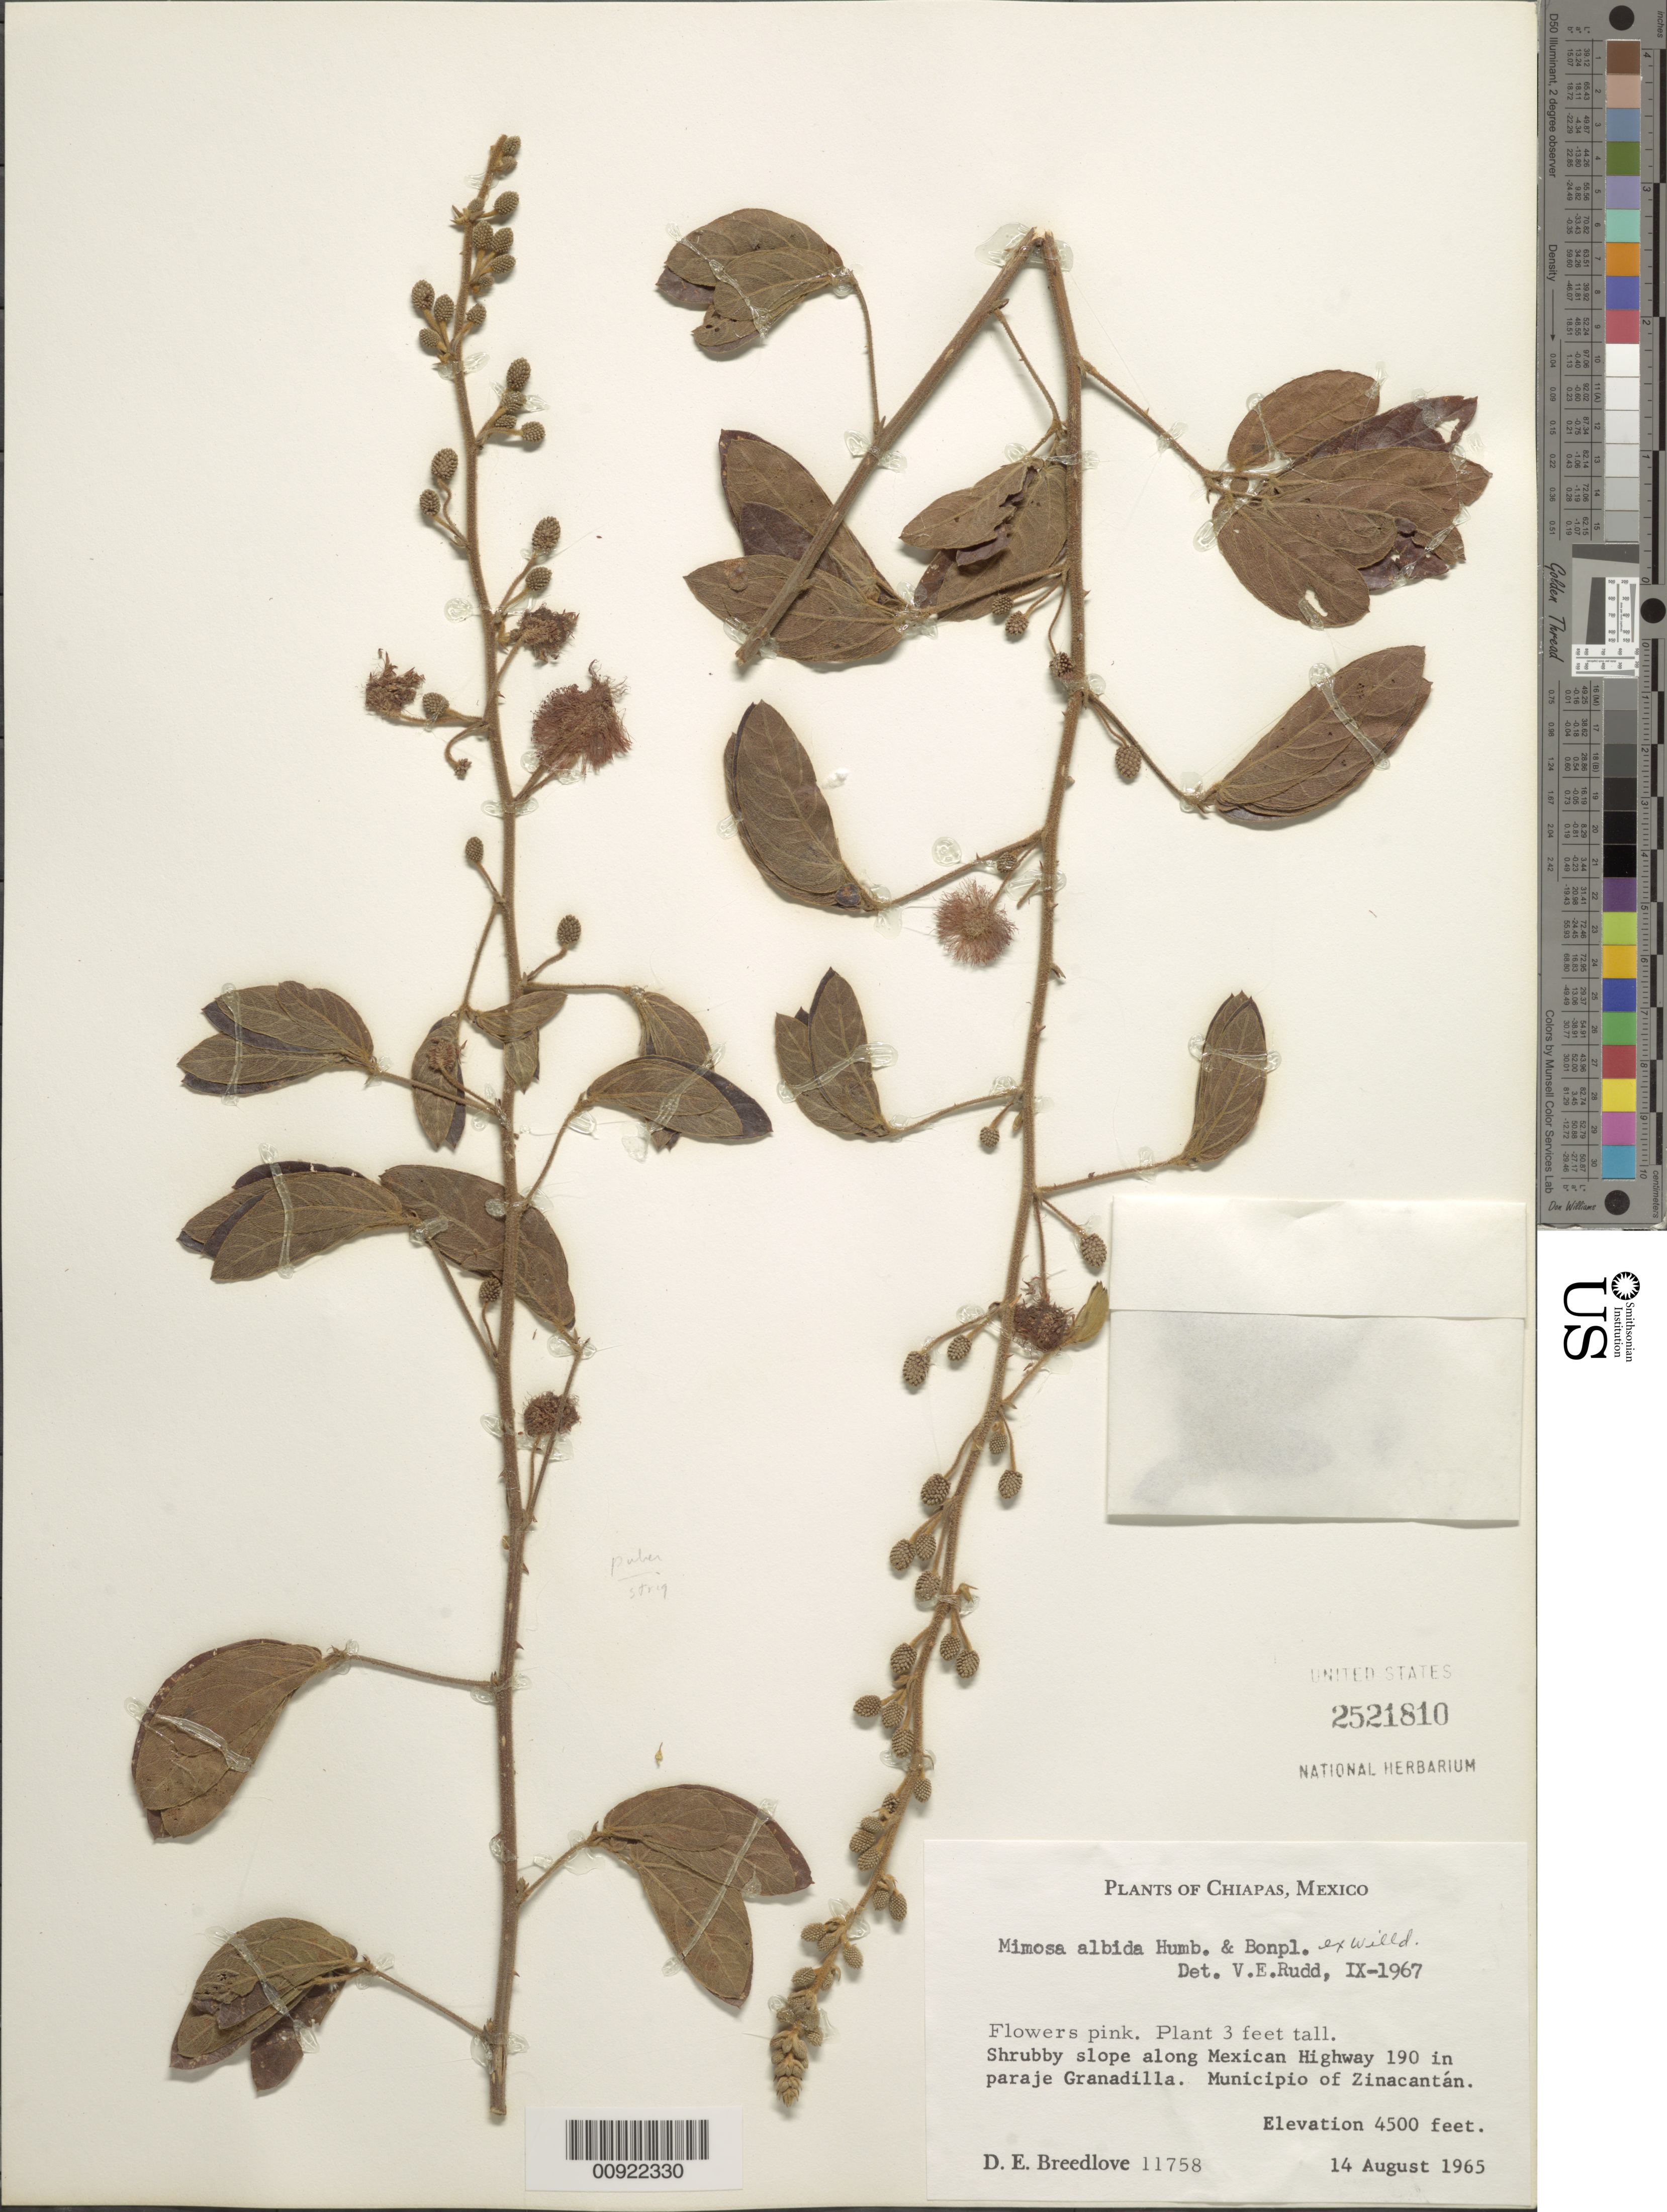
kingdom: Plantae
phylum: Tracheophyta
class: Magnoliopsida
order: Fabales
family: Fabaceae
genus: Mimosa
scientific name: Mimosa albida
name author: Humb. & Bonpl. ex Willd.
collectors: D. E. Breedlove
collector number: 11758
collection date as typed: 14 Aug 1965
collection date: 1965-08-14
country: Mexico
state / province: Chiapas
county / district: Zinacantán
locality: Along Mexican Highway 190 in paraje Granadilla. Municipio of Zinacantán, Chiapas.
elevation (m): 1372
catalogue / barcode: US 2521810